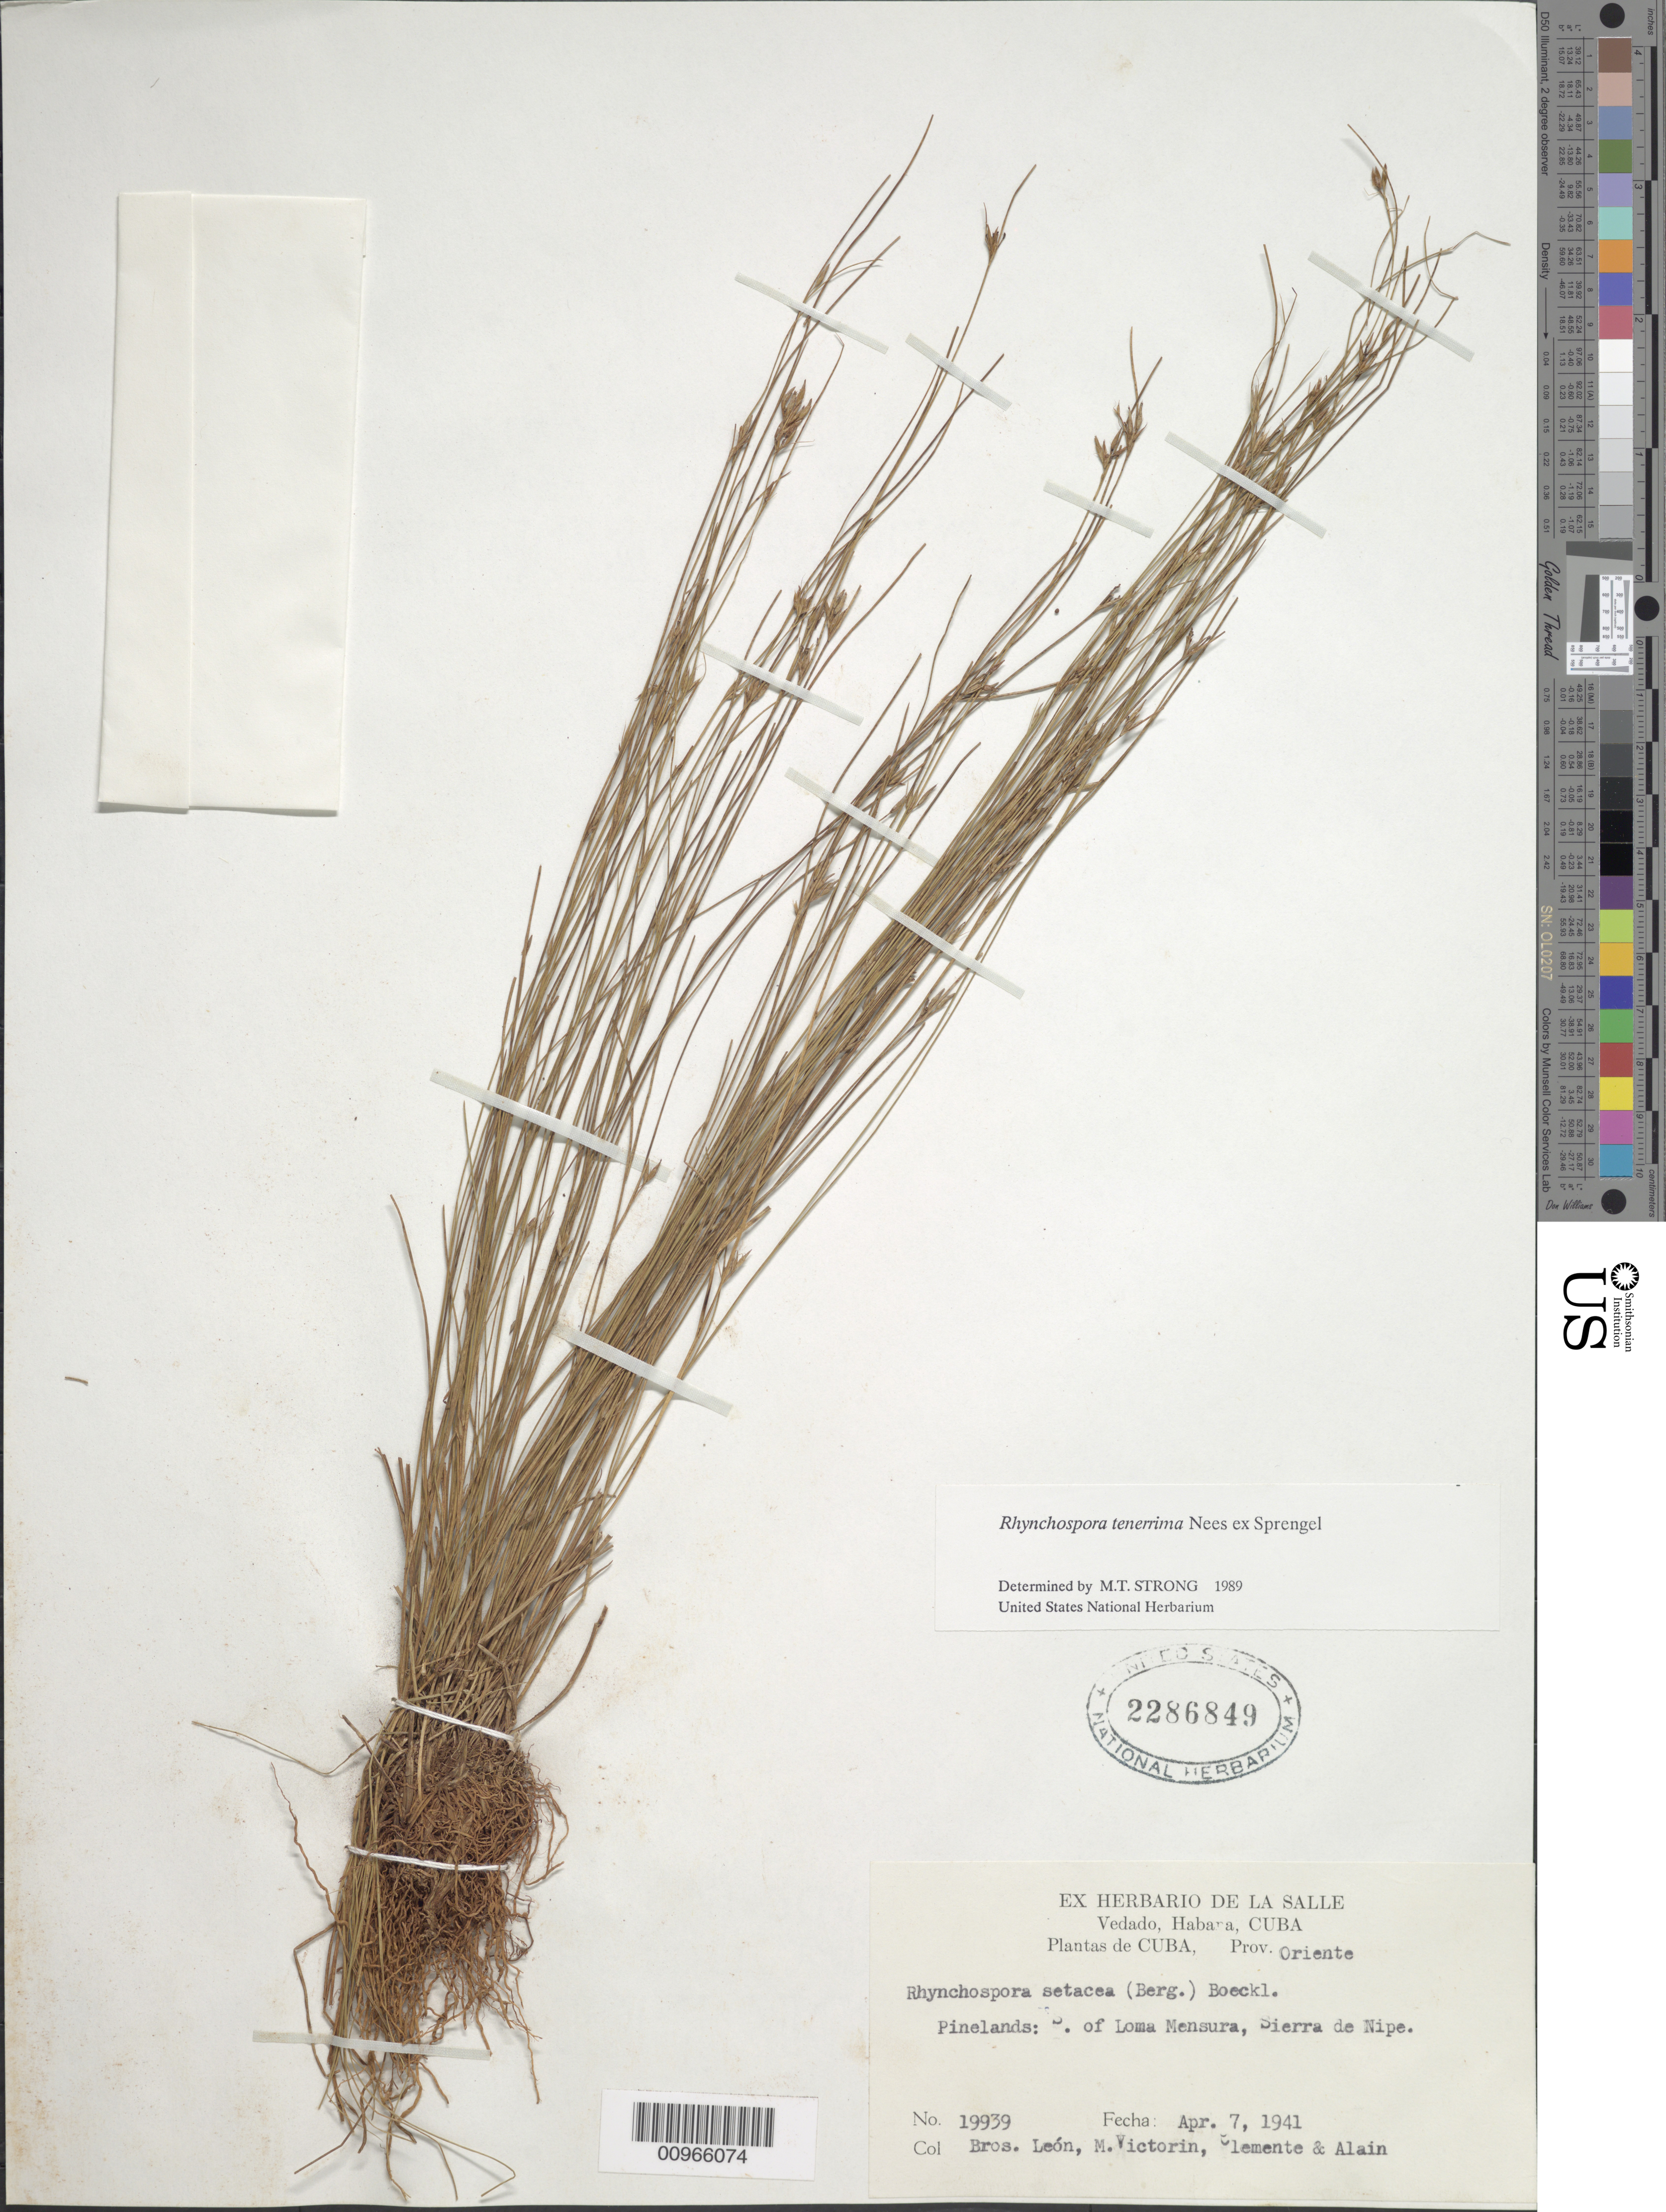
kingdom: Plantae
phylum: Tracheophyta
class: Liliopsida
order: Poales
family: Cyperaceae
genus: Rhynchospora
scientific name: Rhynchospora tenerrima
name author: Nees ex Spreng.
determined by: Strong, M. T., (US), Smithsonian Institution - National Museum of Natural History (UNITED STATES)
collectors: Bro. León, F. Victorin, Bro. Clemente & A. H. Liogier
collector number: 19939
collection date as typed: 07 Apr 1941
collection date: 1941-04-07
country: Cuba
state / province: Holguín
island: Cuba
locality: Pinelands south of Loma Mensura, Sierra de Nipe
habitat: Pinelands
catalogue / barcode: US 2286849